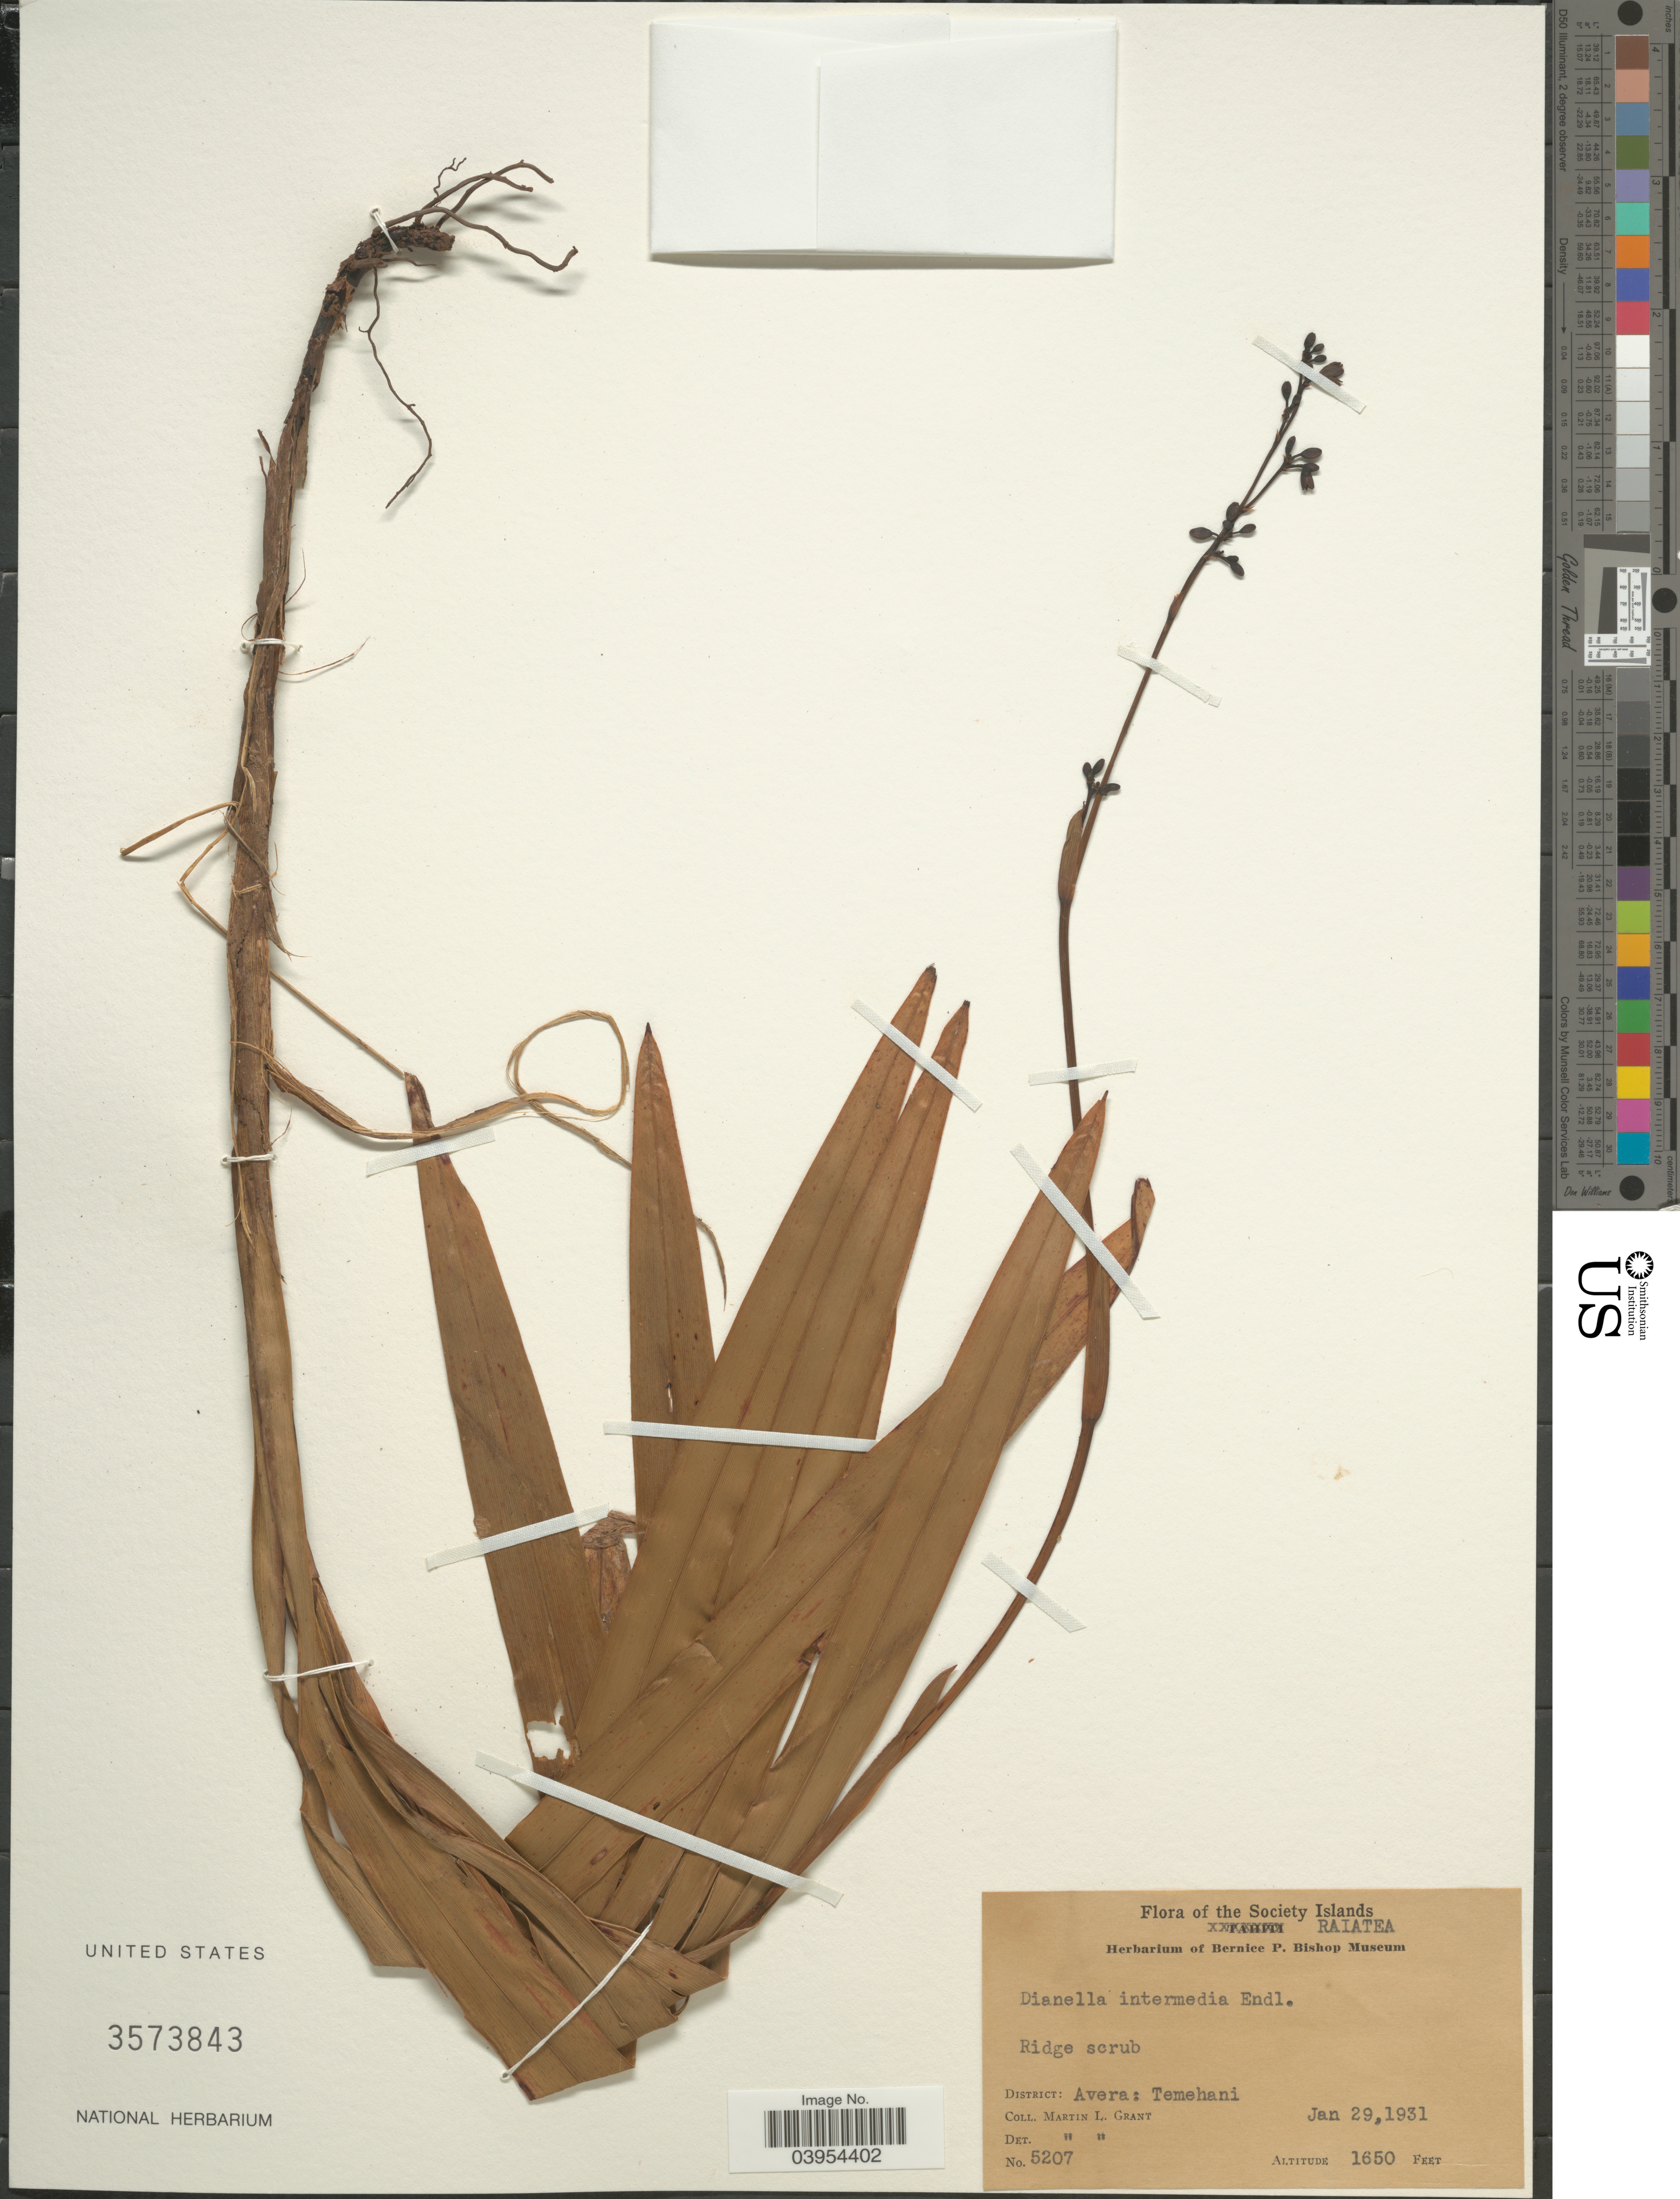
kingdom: Plantae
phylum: Tracheophyta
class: Liliopsida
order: Asparagales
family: Asphodelaceae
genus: Dianella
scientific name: Dianella intermedia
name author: Endl.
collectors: M. L. Grant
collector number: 5207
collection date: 1931-01-29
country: French Polynesia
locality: The Society Islands. Raiatea. District: Avera: Temehani.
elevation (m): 503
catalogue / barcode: US 3573843